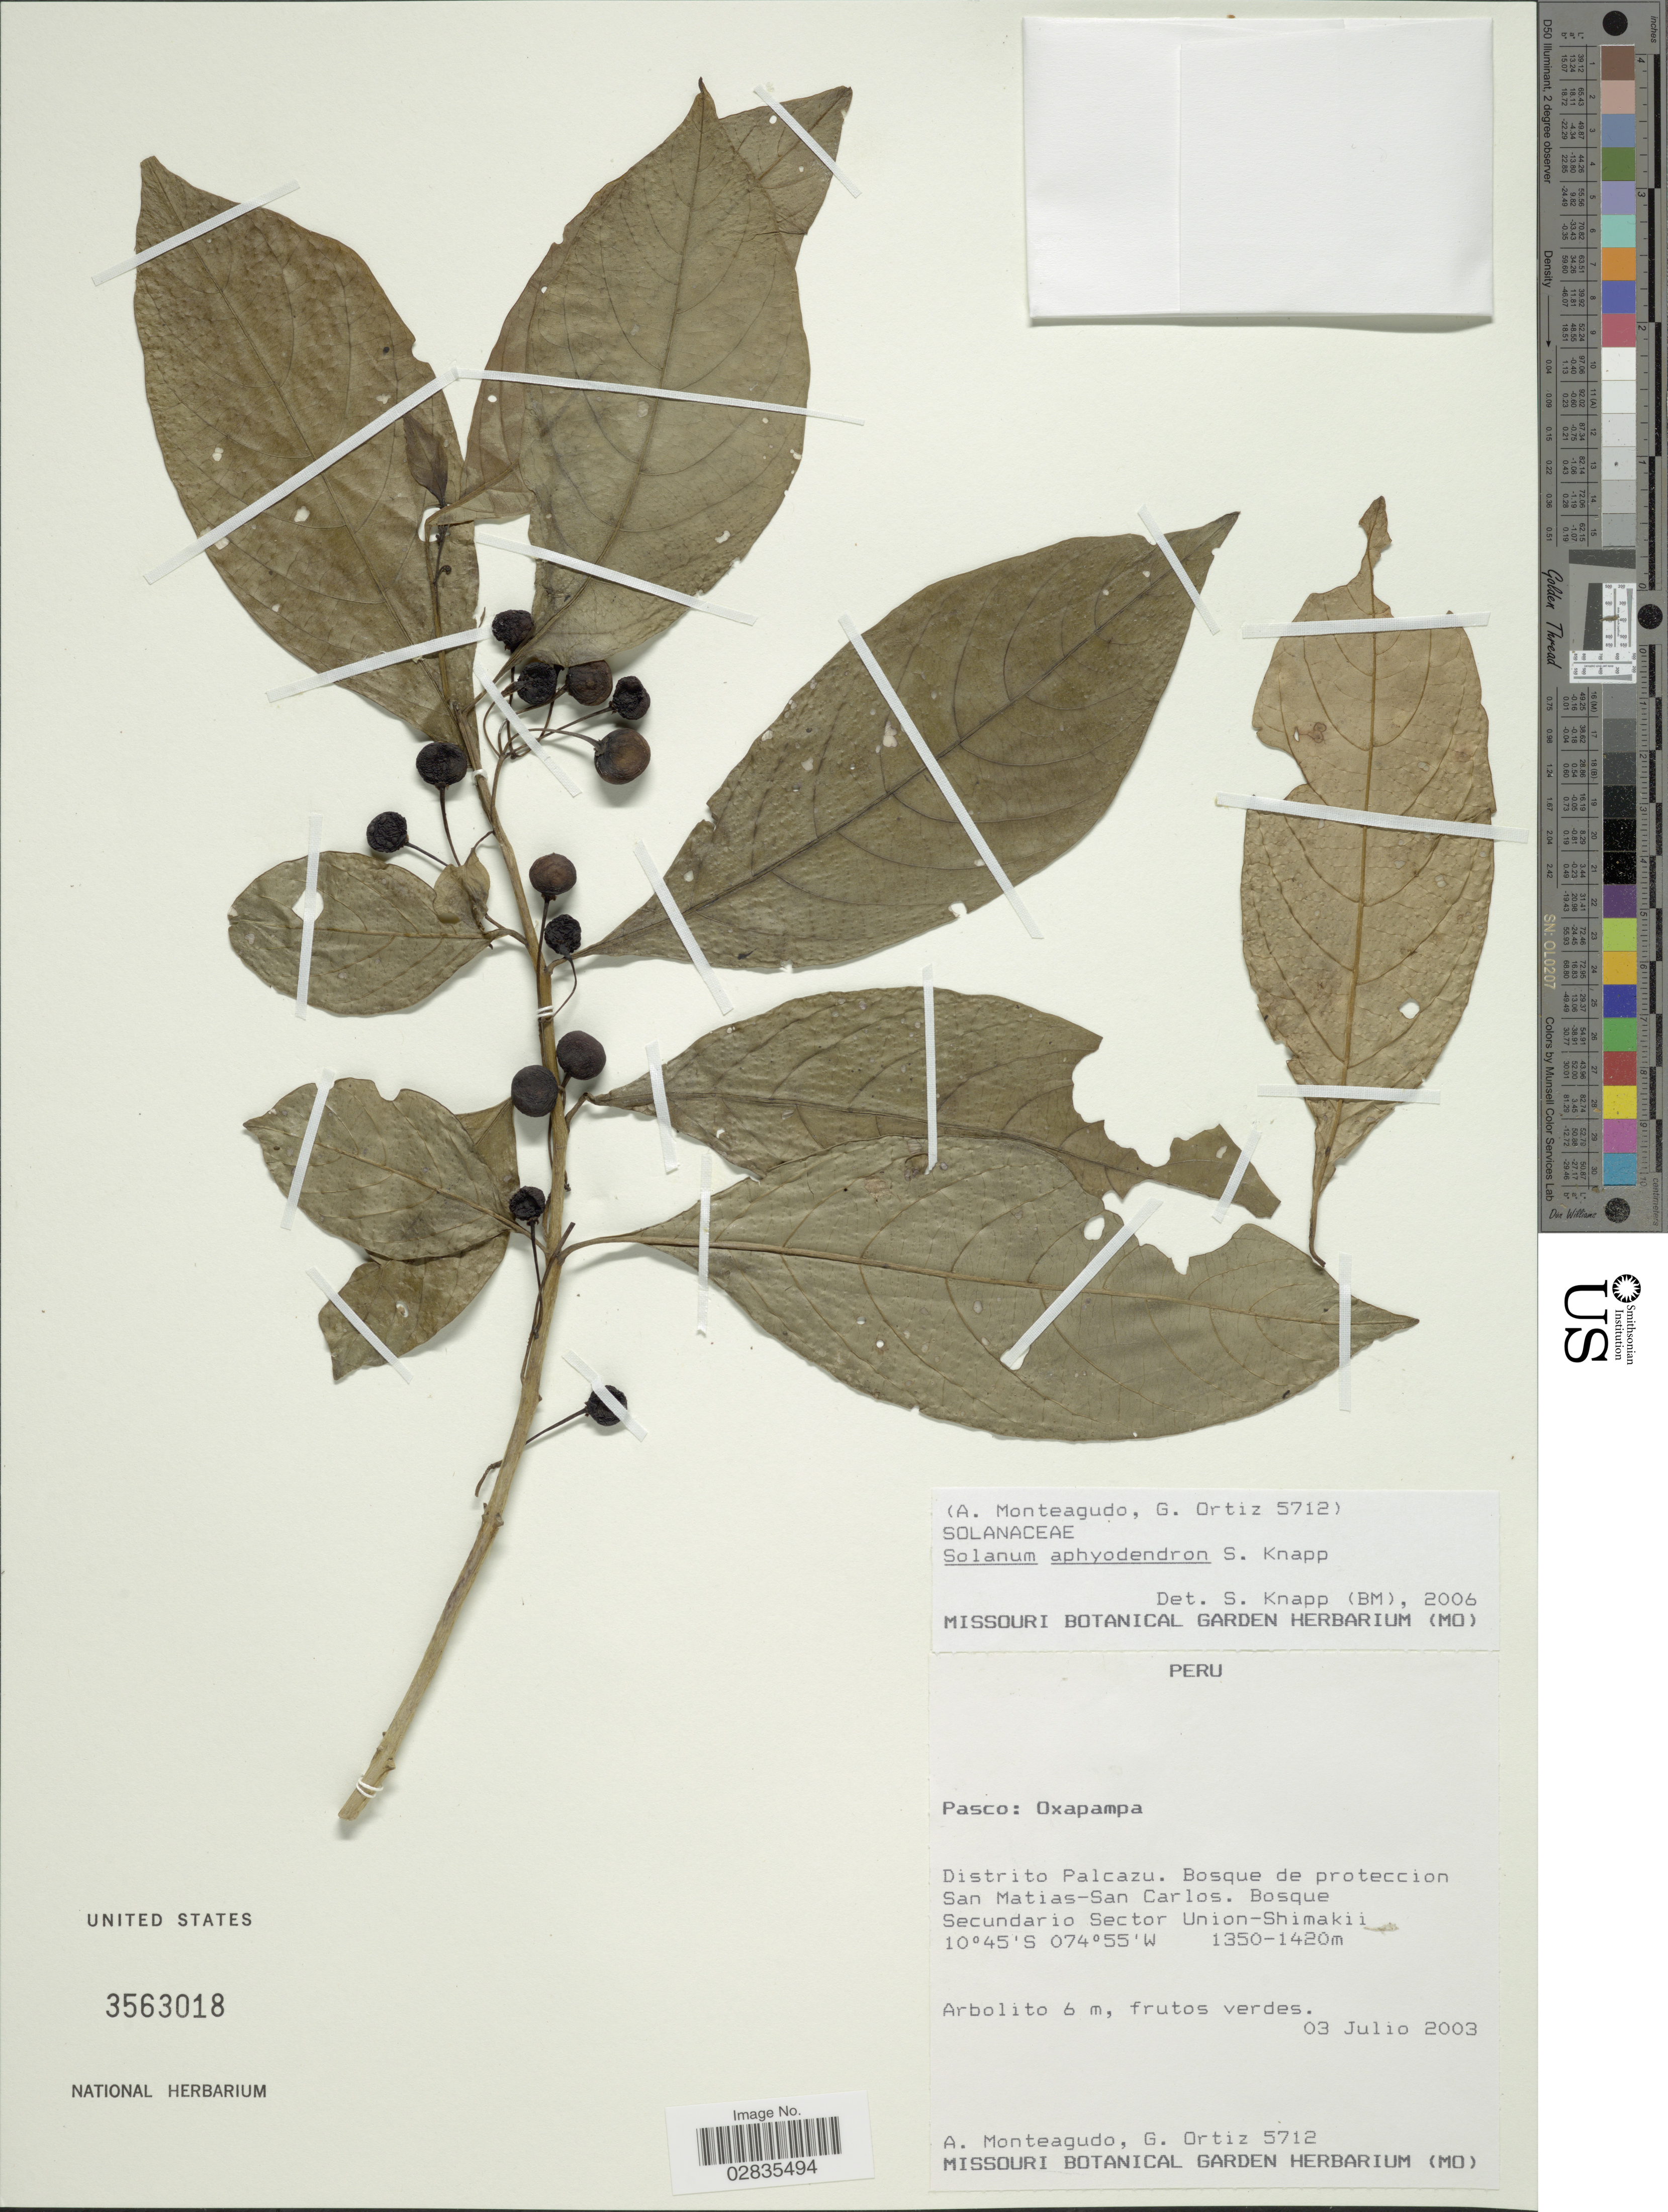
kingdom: Plantae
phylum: Tracheophyta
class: Magnoliopsida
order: Solanales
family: Solanaceae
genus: Solanum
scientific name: Solanum aphyodendron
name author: S. Knapp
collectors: A. Monteagudo & G. Ortiz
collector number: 5712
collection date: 2003-07-03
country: Peru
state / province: Pasco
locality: Oxapampa, Distrito Palcazu, Bosque de proteccion San Matias-San Carlos, Bosque Secundario Sector Union-Shimakii.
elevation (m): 1350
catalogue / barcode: US 3563018